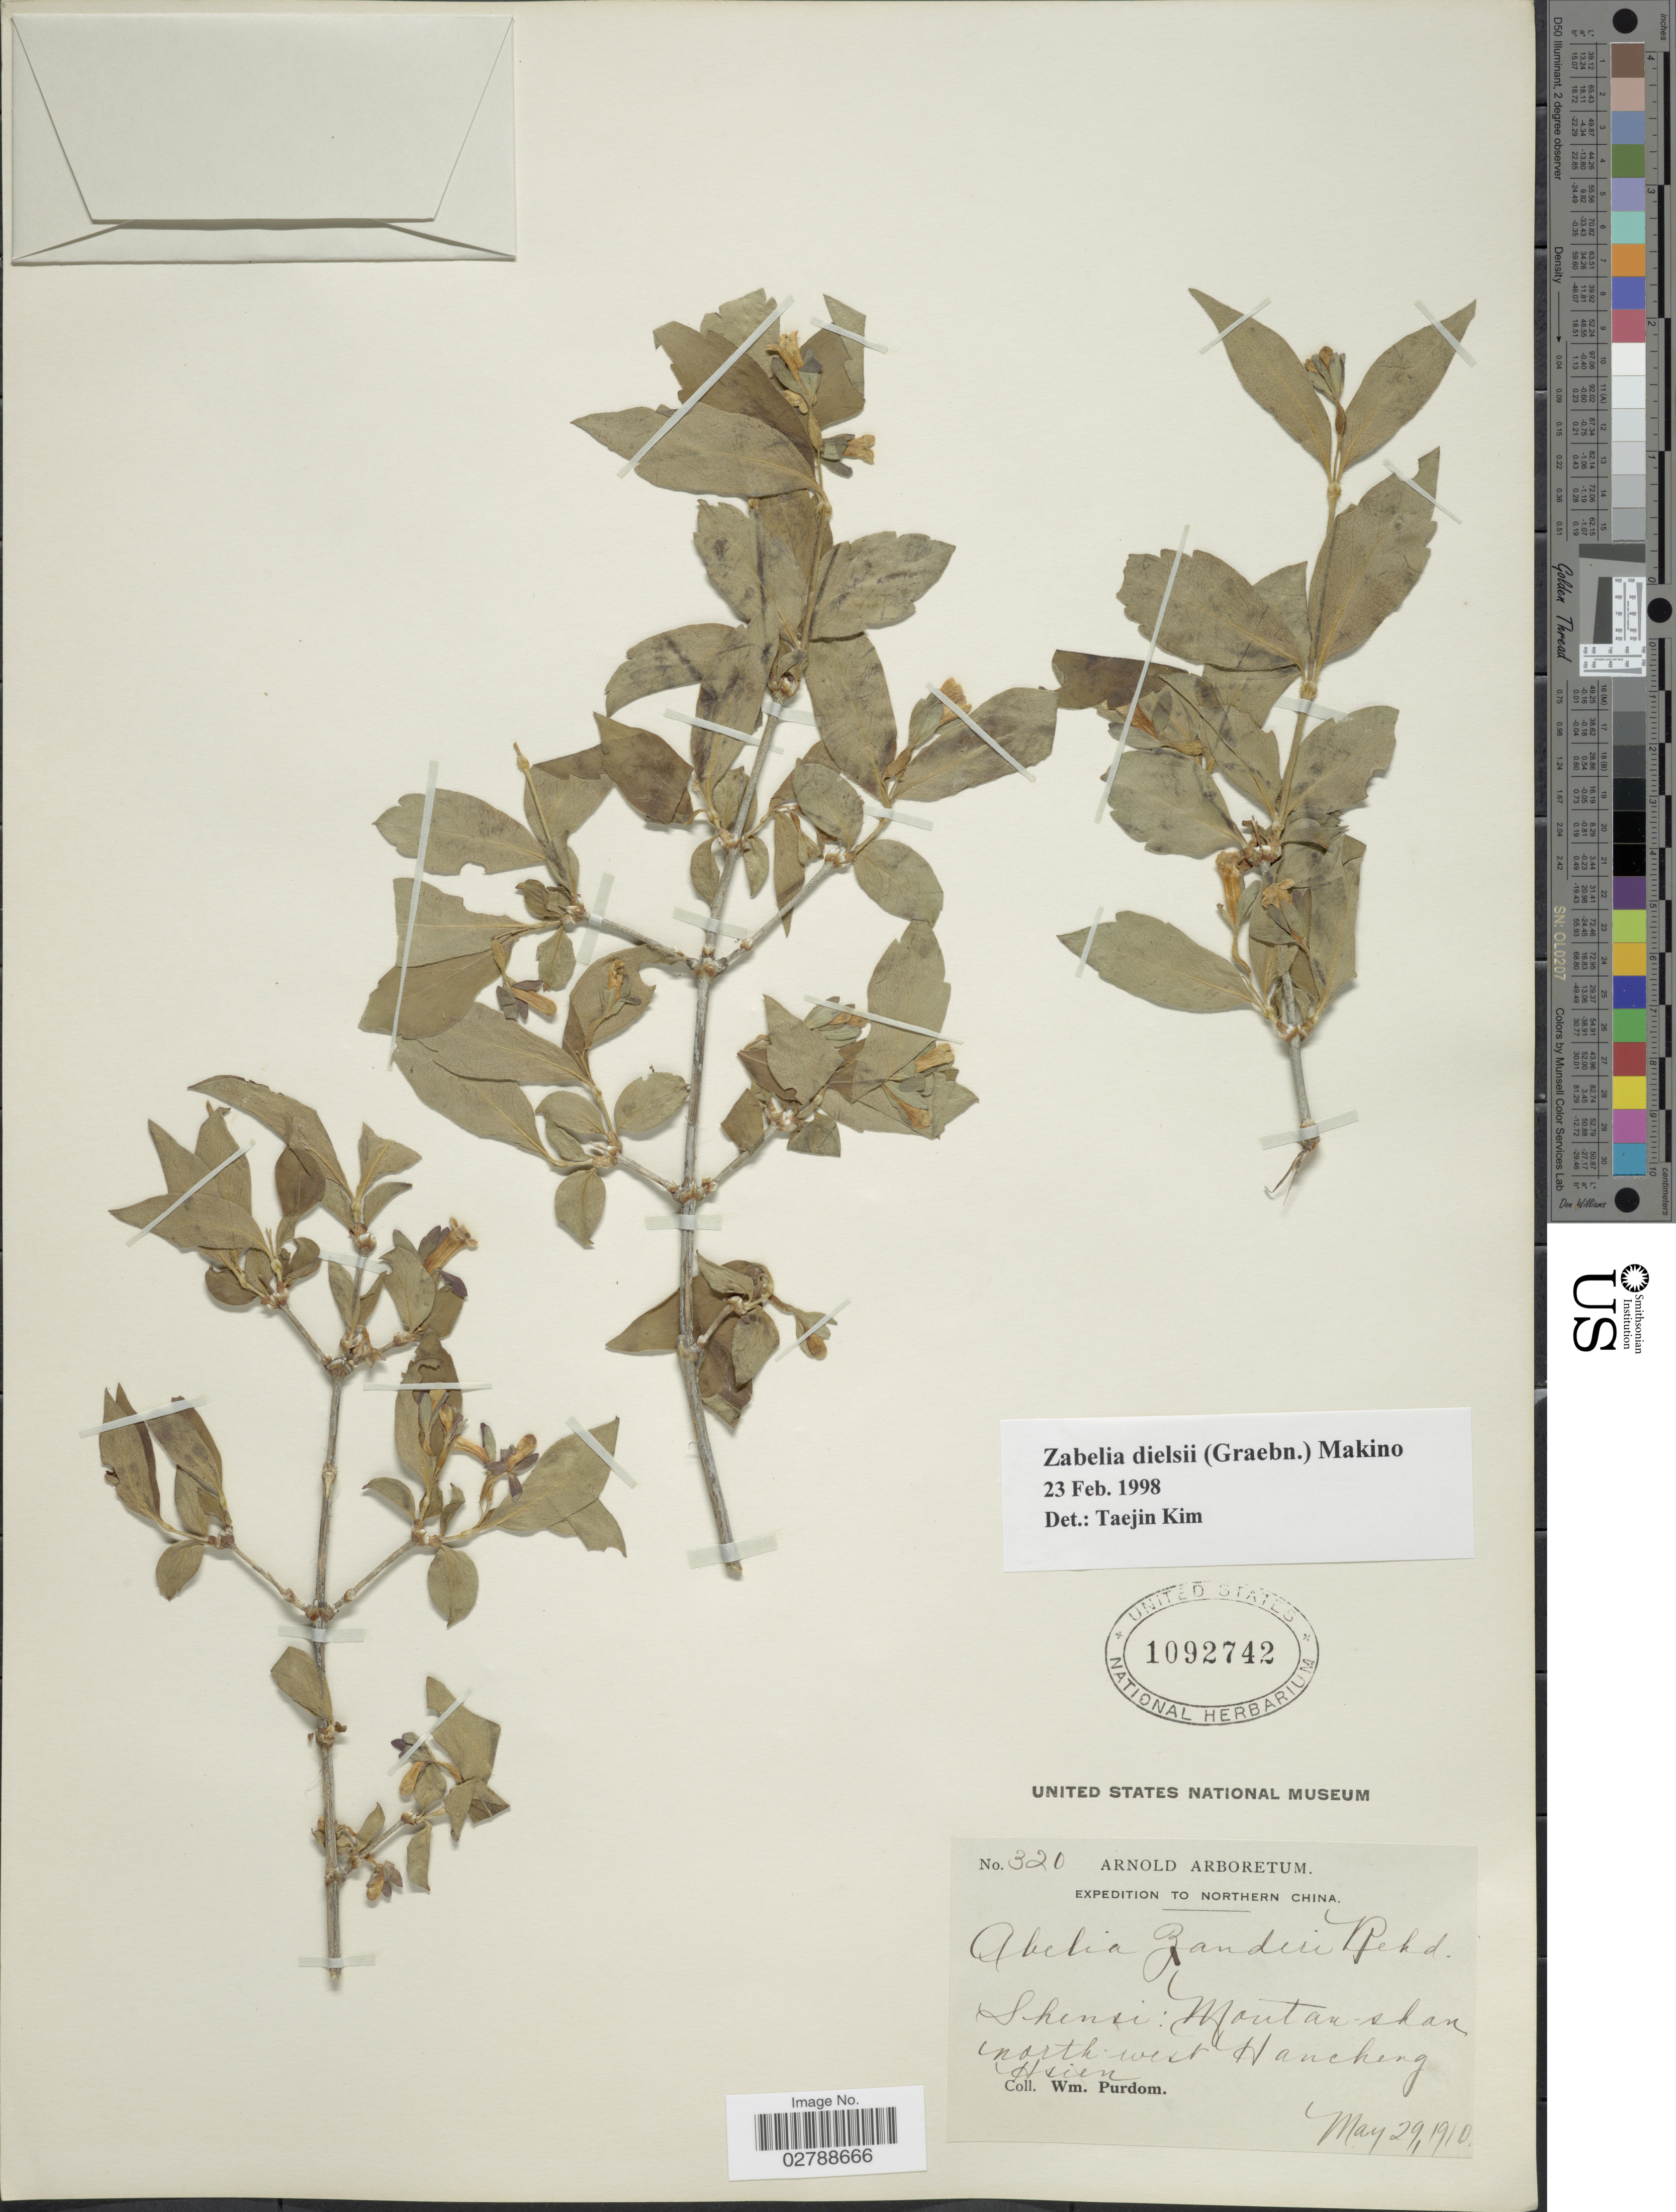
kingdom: Plantae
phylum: Tracheophyta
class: Magnoliopsida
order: Dipsacales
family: Caprifoliaceae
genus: Zabelia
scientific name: Zabelia dielsii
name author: (Graebn.) Makino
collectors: W. Purdom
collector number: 320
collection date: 1910-05-29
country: China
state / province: Shaanxi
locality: Northern China. Shensi: Moutan-shan, north-west Hancheng Hsien.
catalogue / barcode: US 1092742